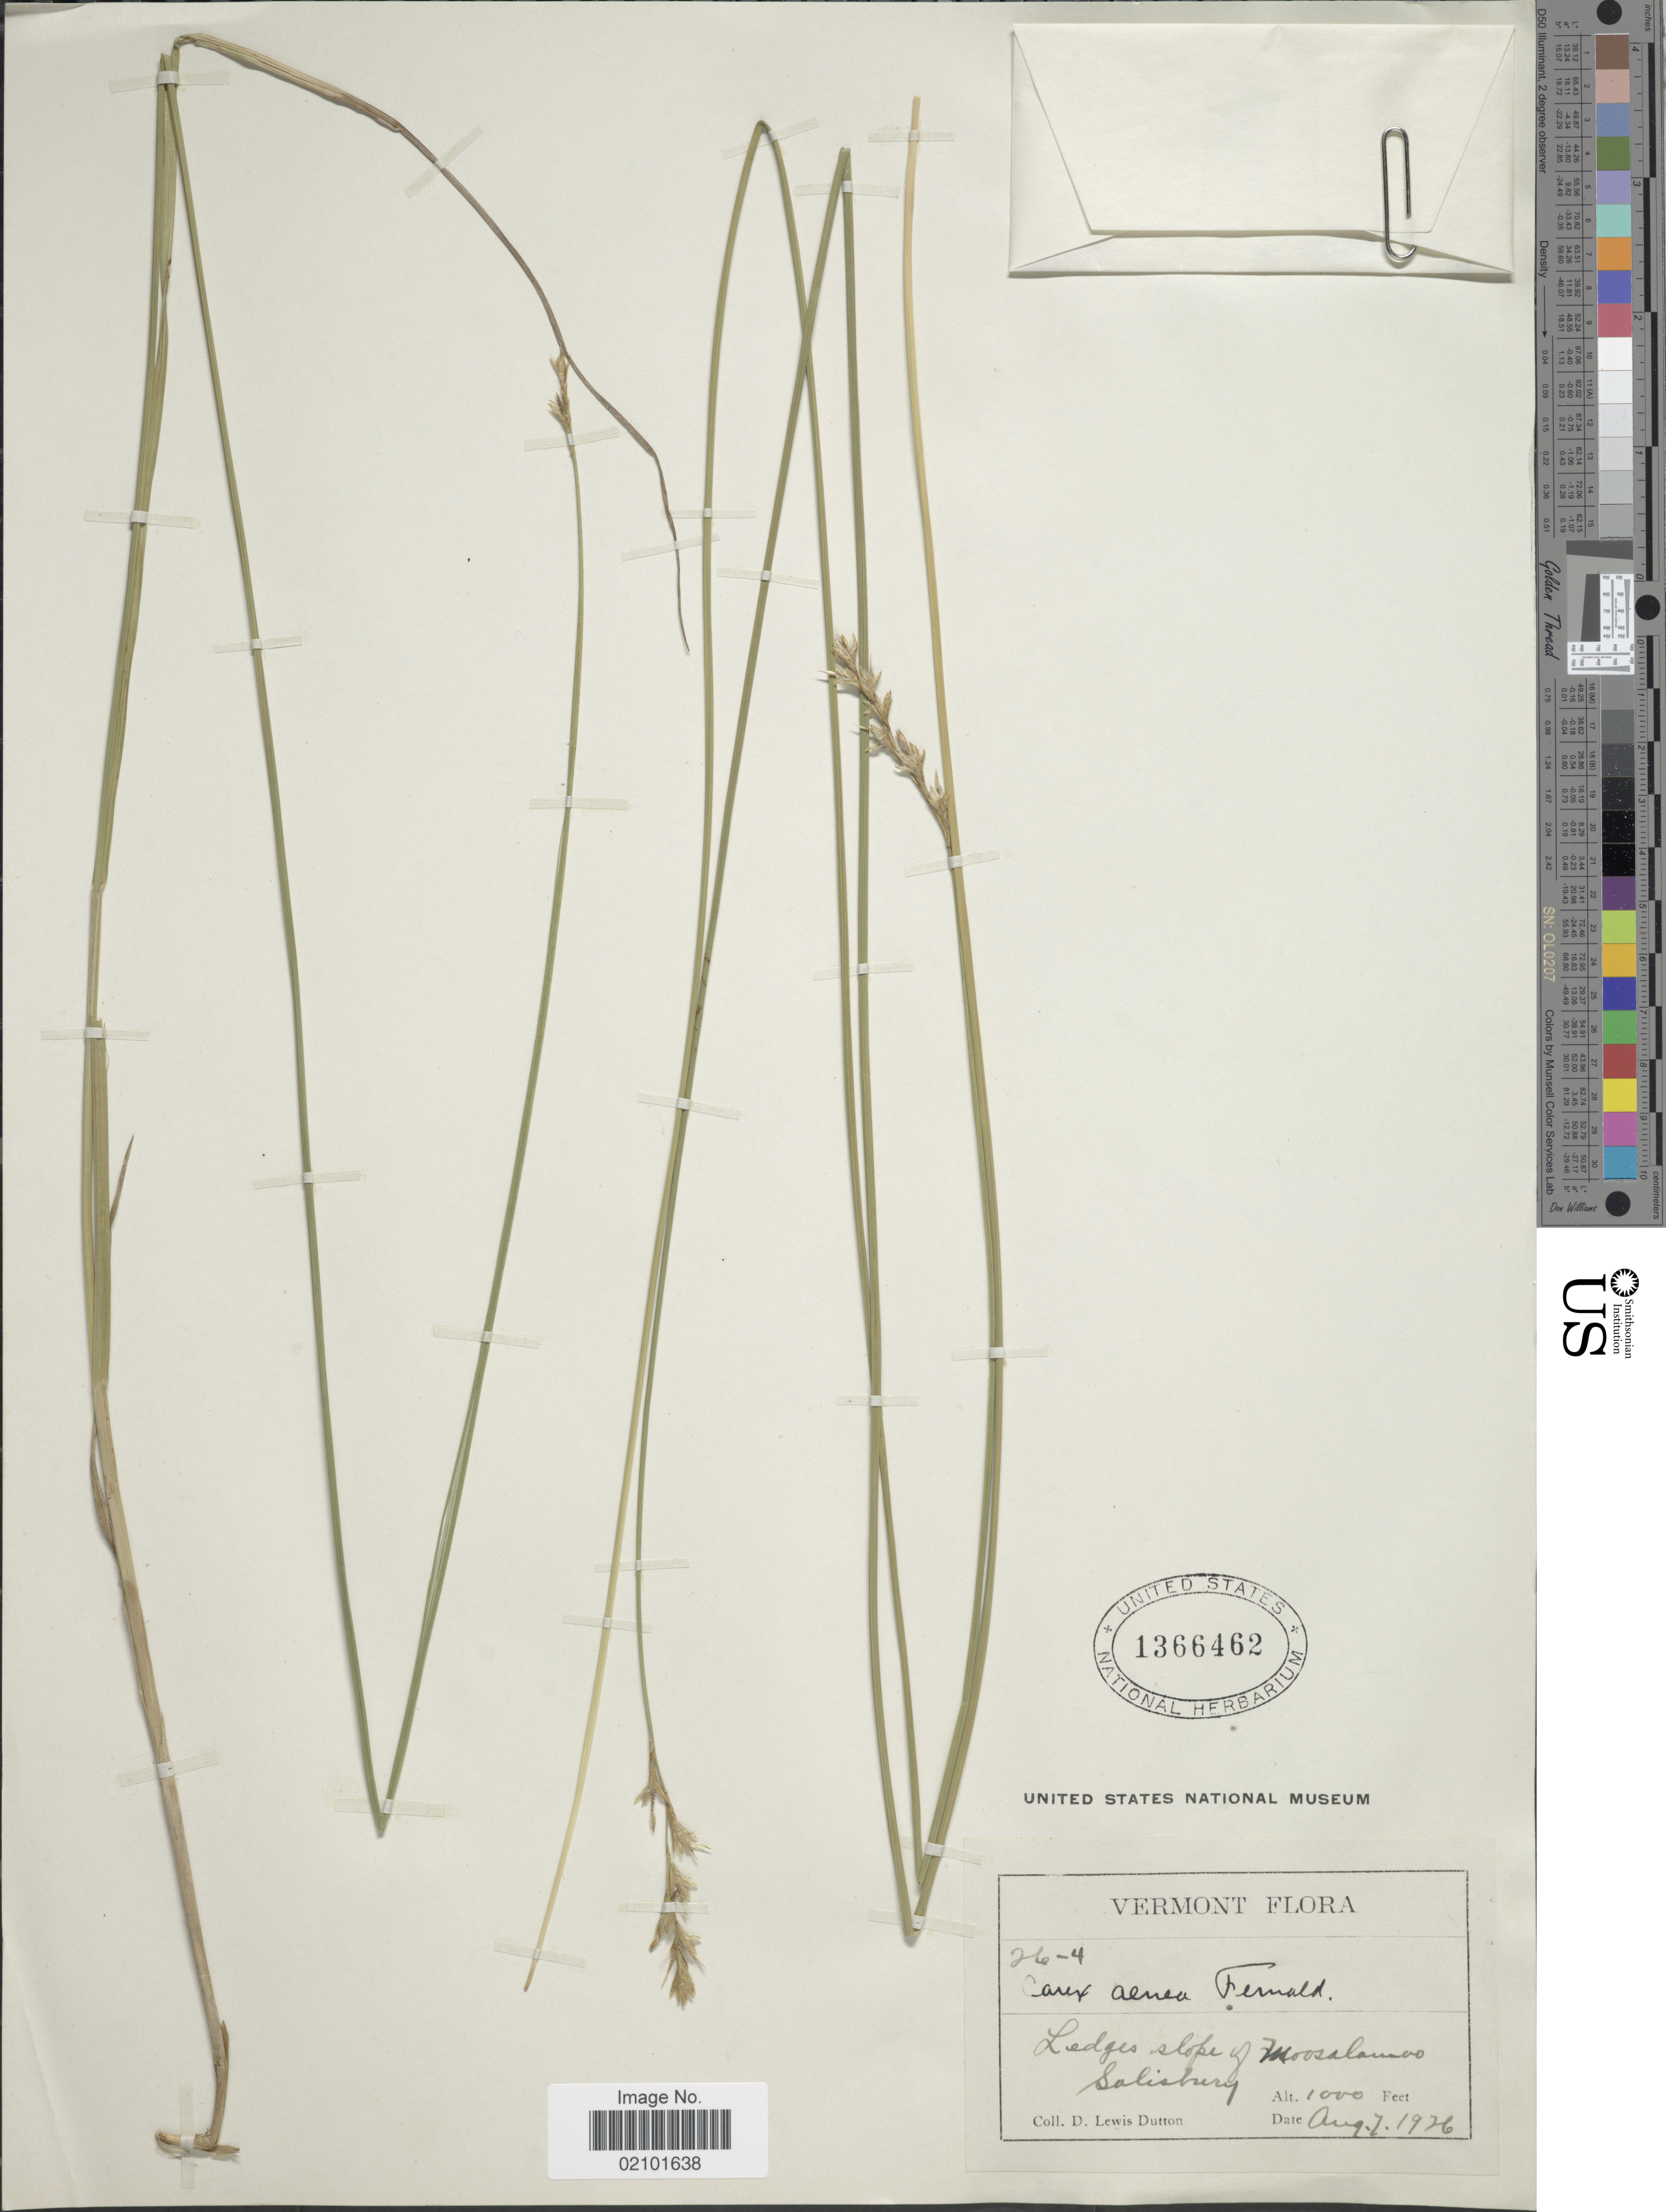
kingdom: Plantae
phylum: Tracheophyta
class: Liliopsida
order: Poales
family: Cyperaceae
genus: Carex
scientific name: Carex foenea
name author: Willd.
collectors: D. Dutton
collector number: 26-4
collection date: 1926-08-07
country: United States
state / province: Vermont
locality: Slopes of Moosalamoo Salisbury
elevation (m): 305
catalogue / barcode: US 1366462